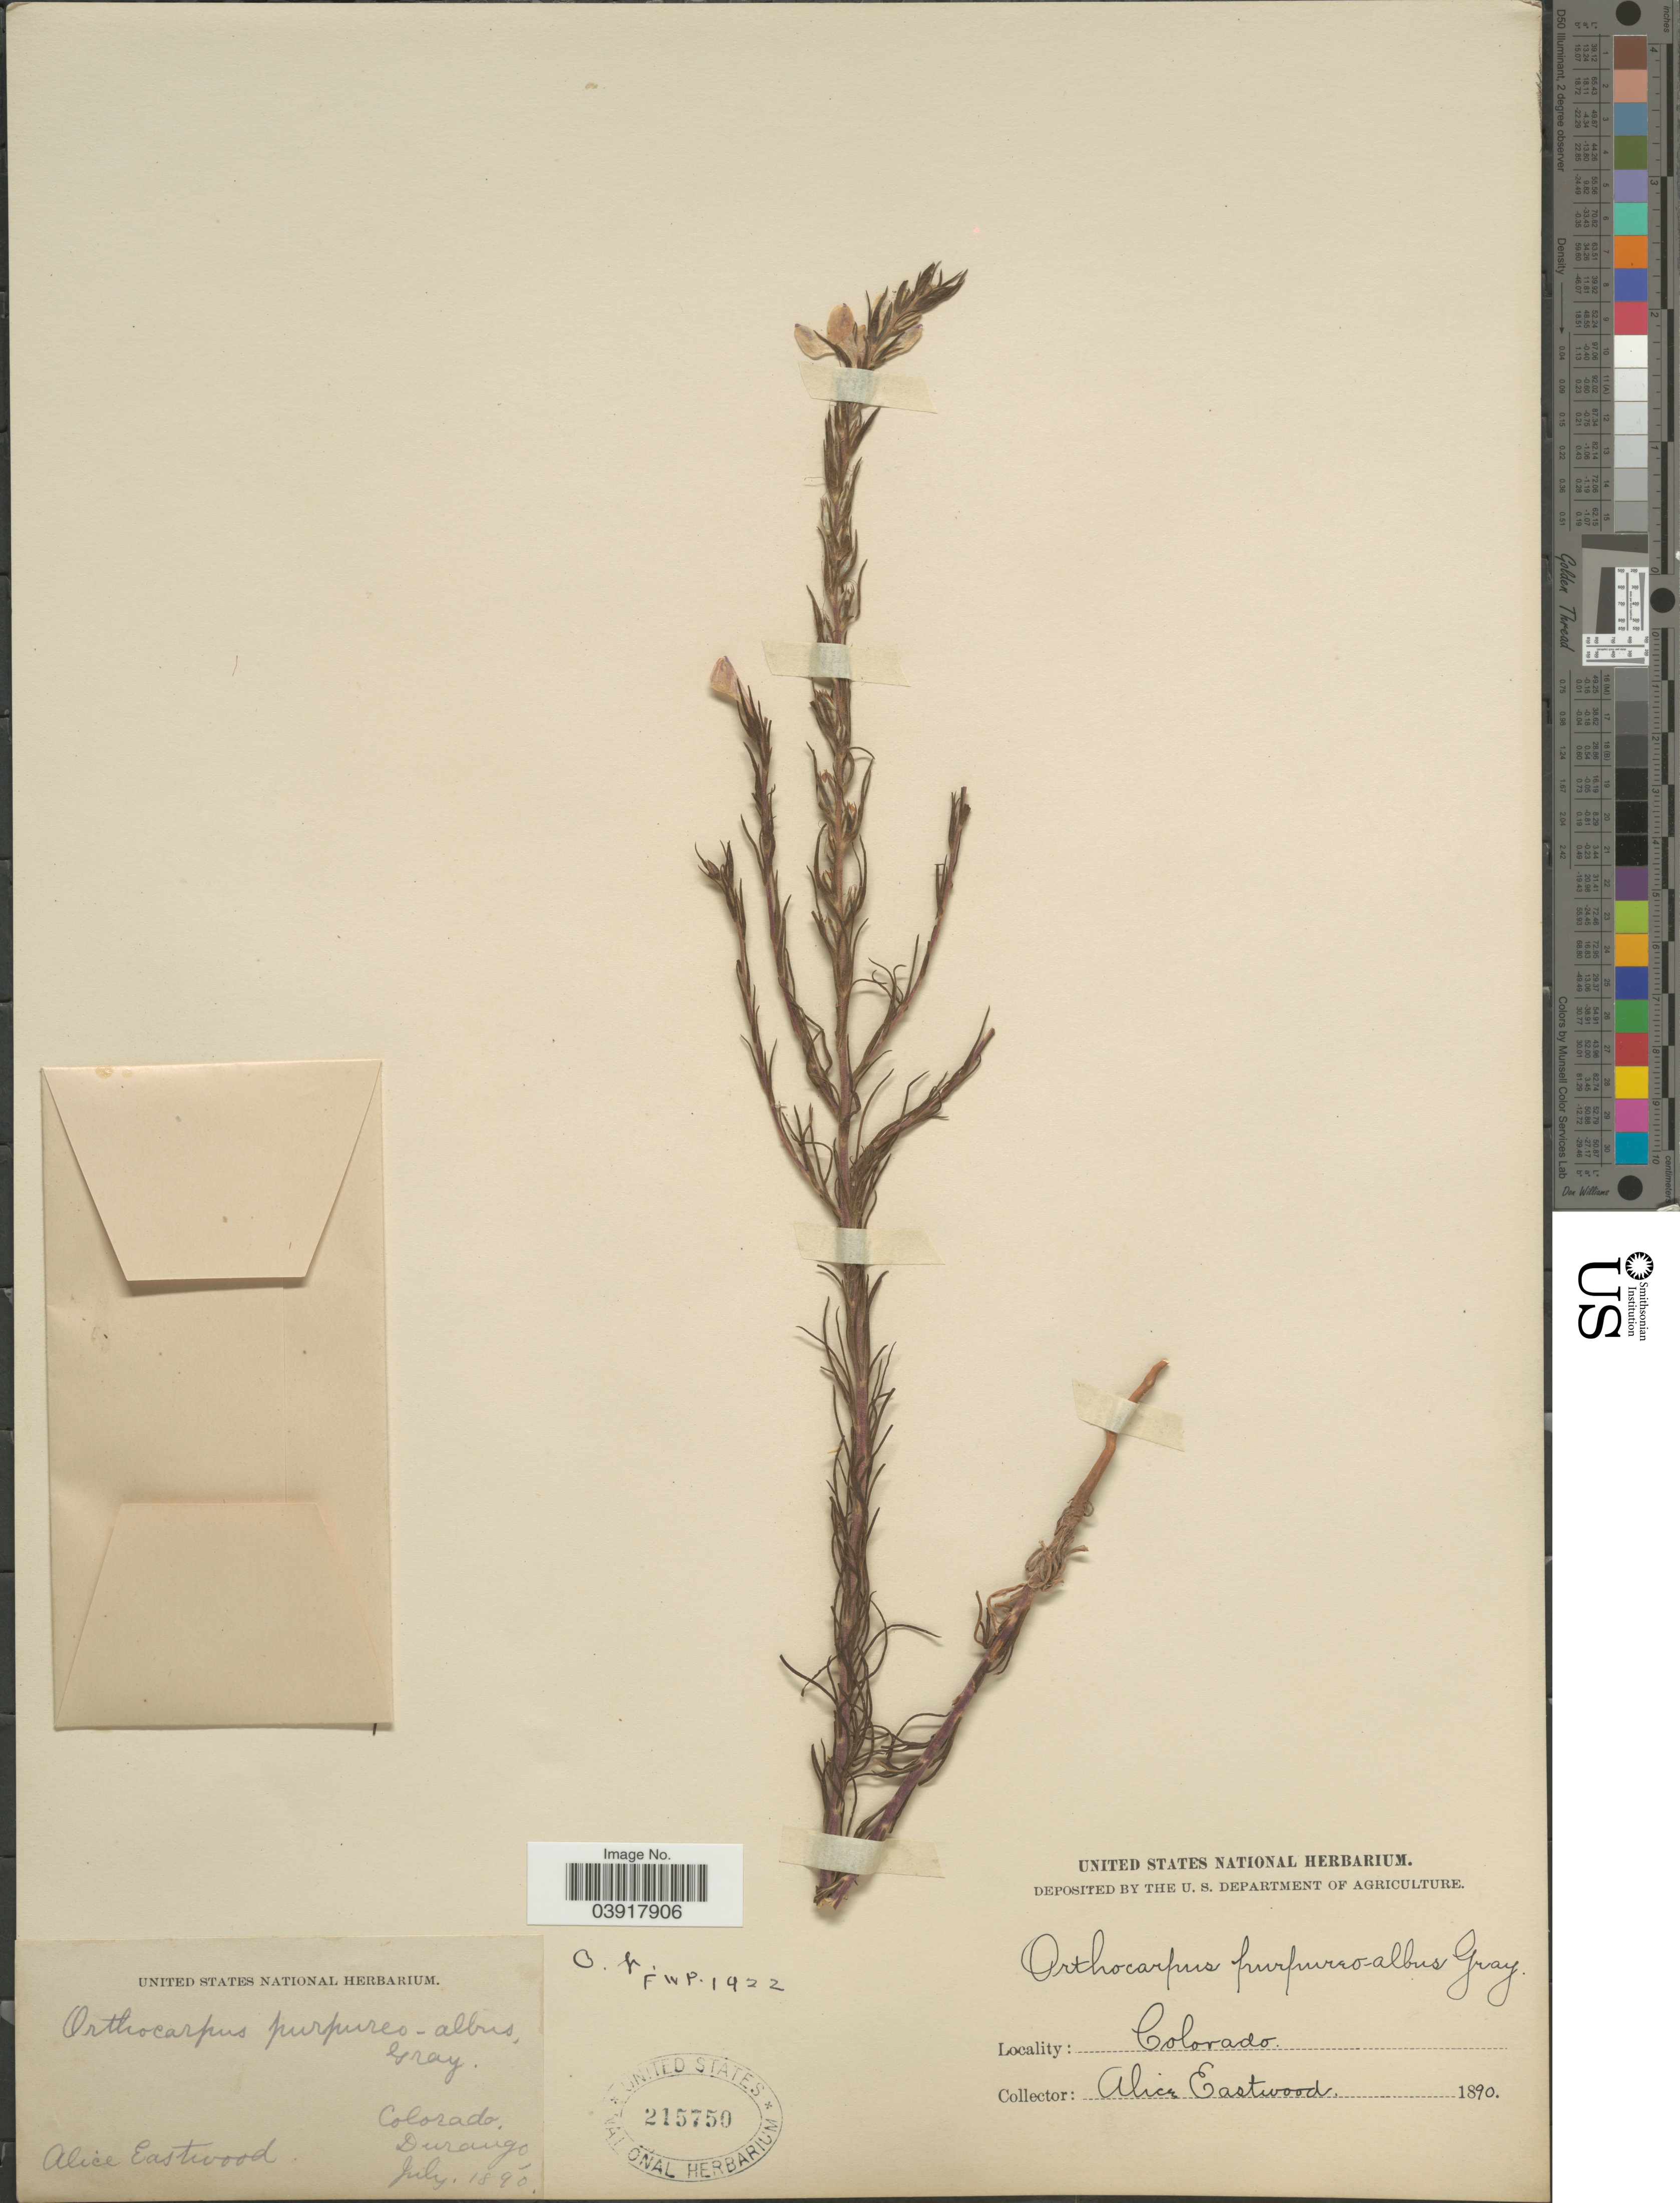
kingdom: Plantae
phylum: Tracheophyta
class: Magnoliopsida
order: Lamiales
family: Orobanchaceae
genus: Orthocarpus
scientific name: Orthocarpus purpureo-albus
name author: A. Gray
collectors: A. Eastwood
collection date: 1890-07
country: United States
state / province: Colorado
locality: Durango.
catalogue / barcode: US 215750